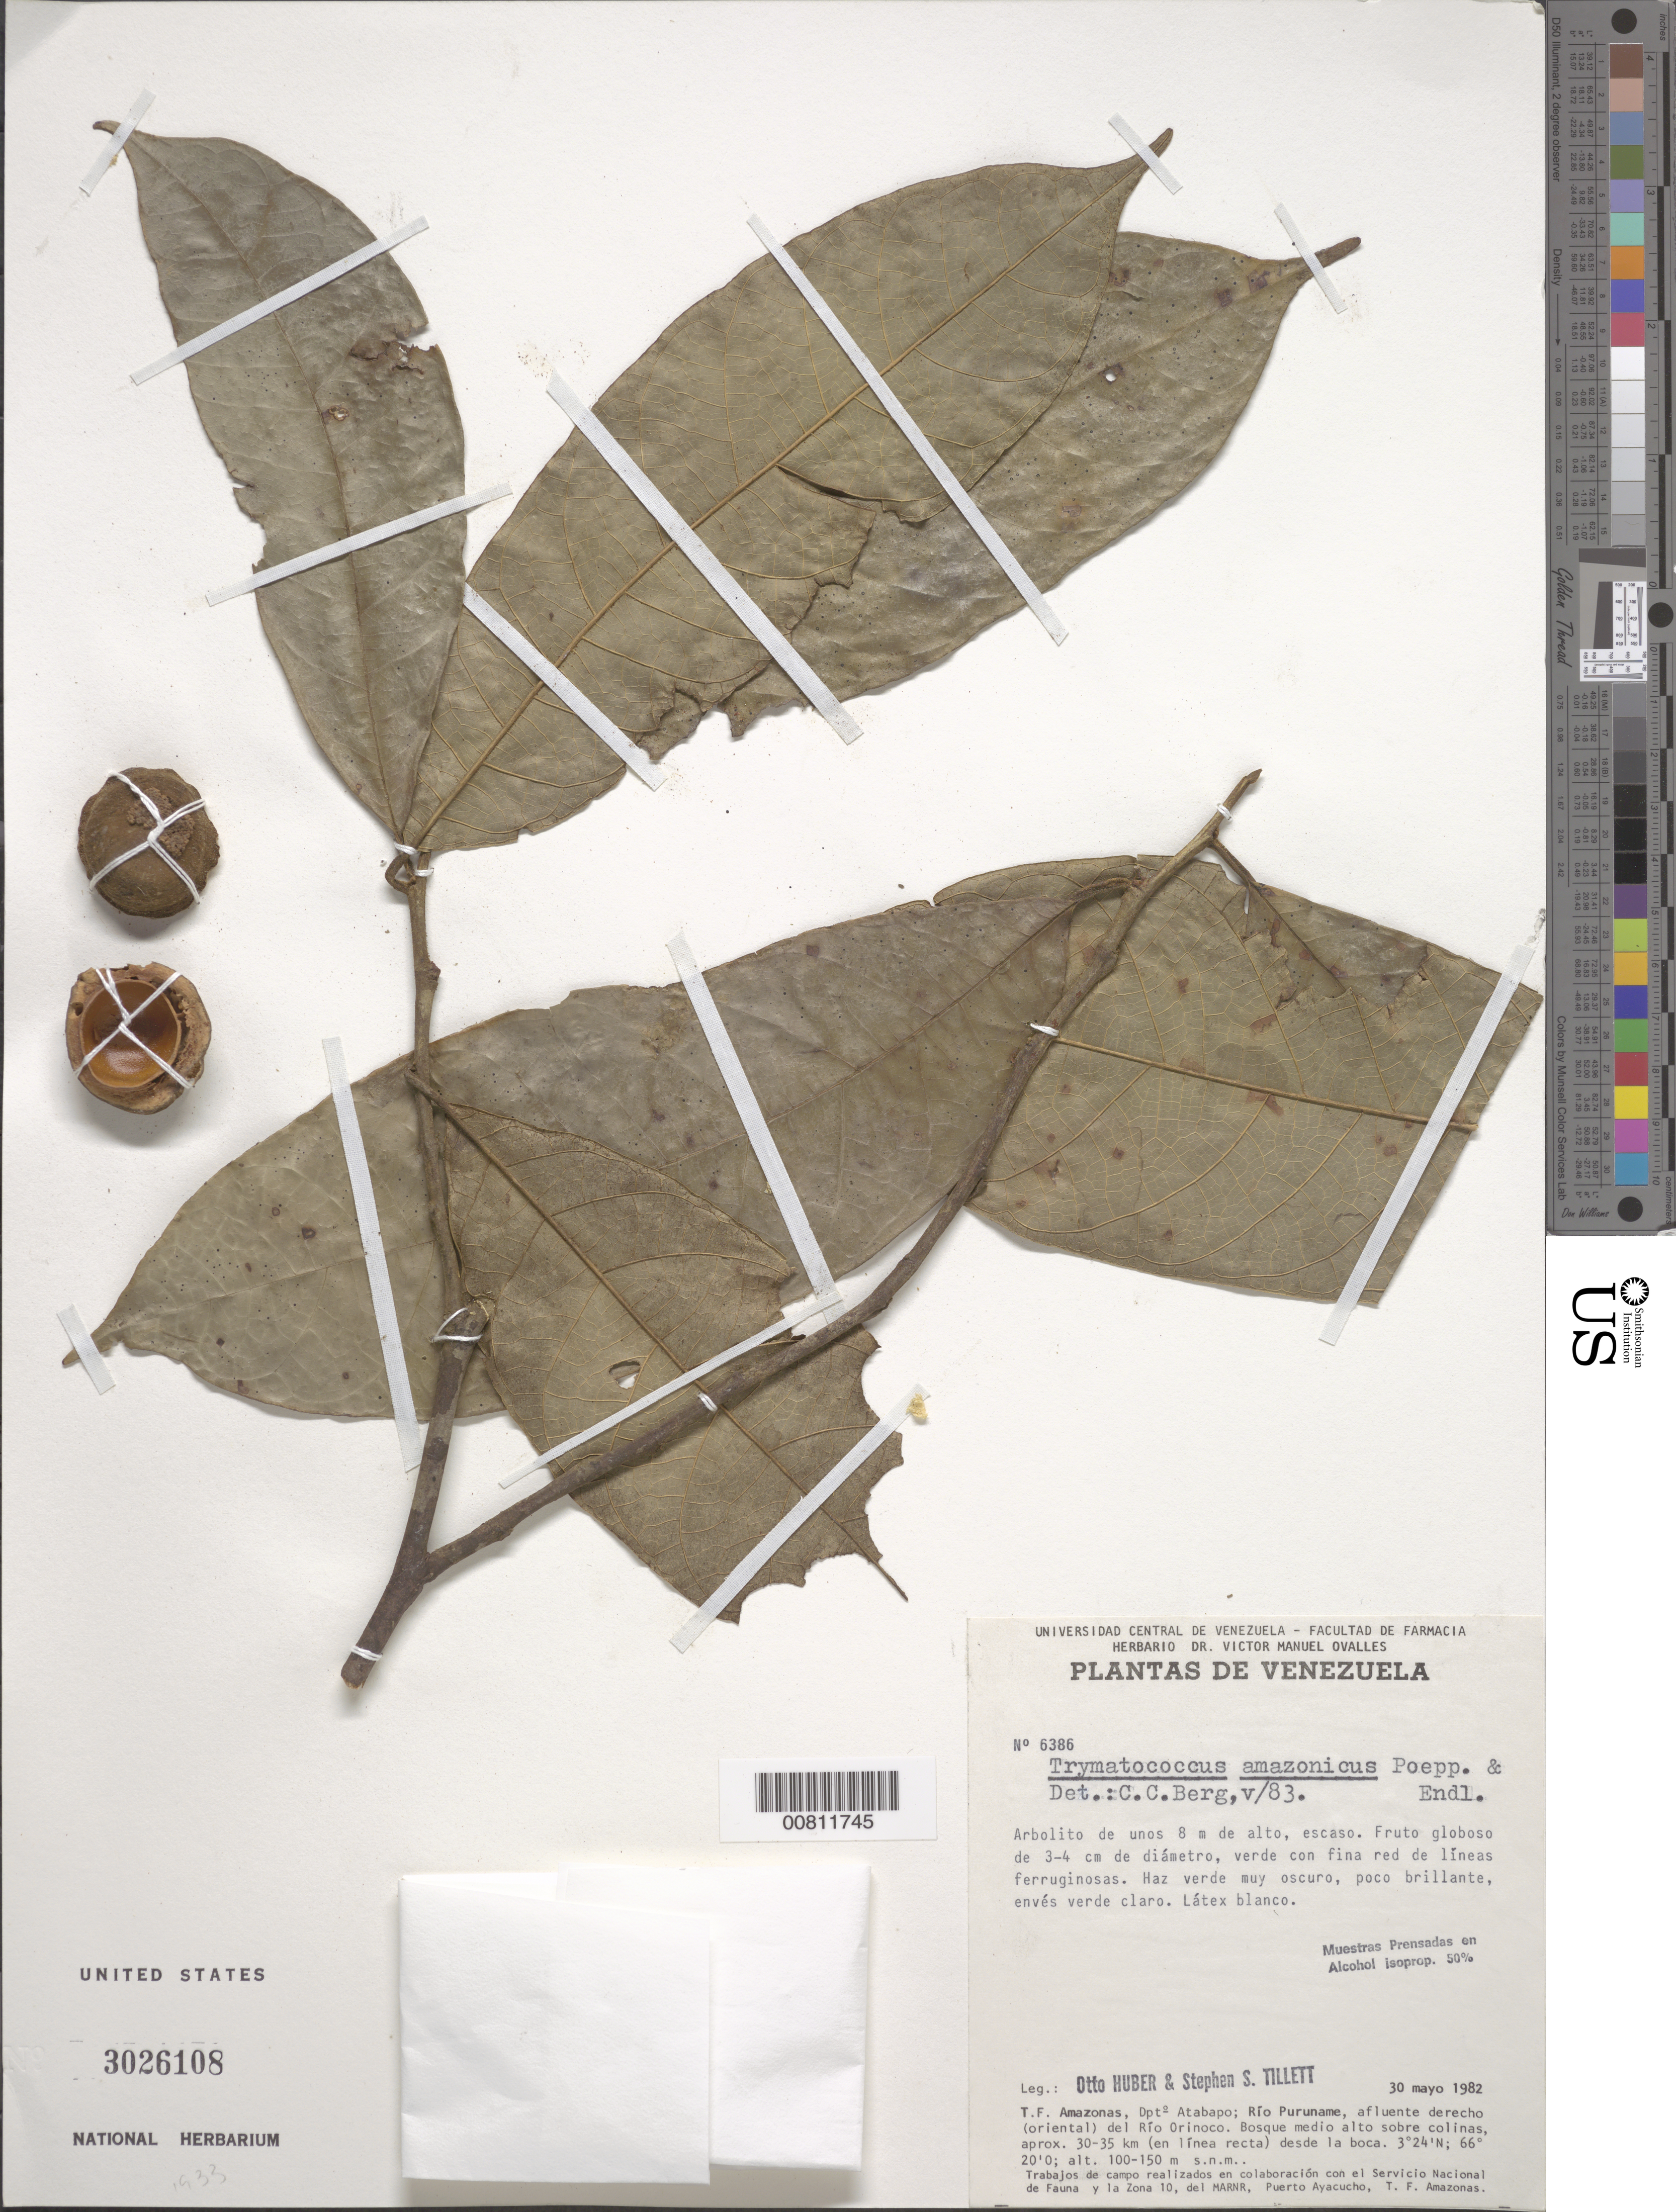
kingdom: Plantae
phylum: Tracheophyta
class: Magnoliopsida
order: Rosales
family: Moraceae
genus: Brosimum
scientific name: Brosimum amazonicum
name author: (Poepp. & Endl.) E. M. Gardner & Zerega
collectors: O. Huber & S. S. Tillett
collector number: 6386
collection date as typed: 30-May-82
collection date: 1982-05-30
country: Venezuela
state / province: Amazonas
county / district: Atabapo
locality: Río Puruname, afluente derecho (oriental) del Río Orinoco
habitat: Bosque medio alto sobre colinas, aprox 30-35 km desde la boca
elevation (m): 100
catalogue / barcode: US 3026108